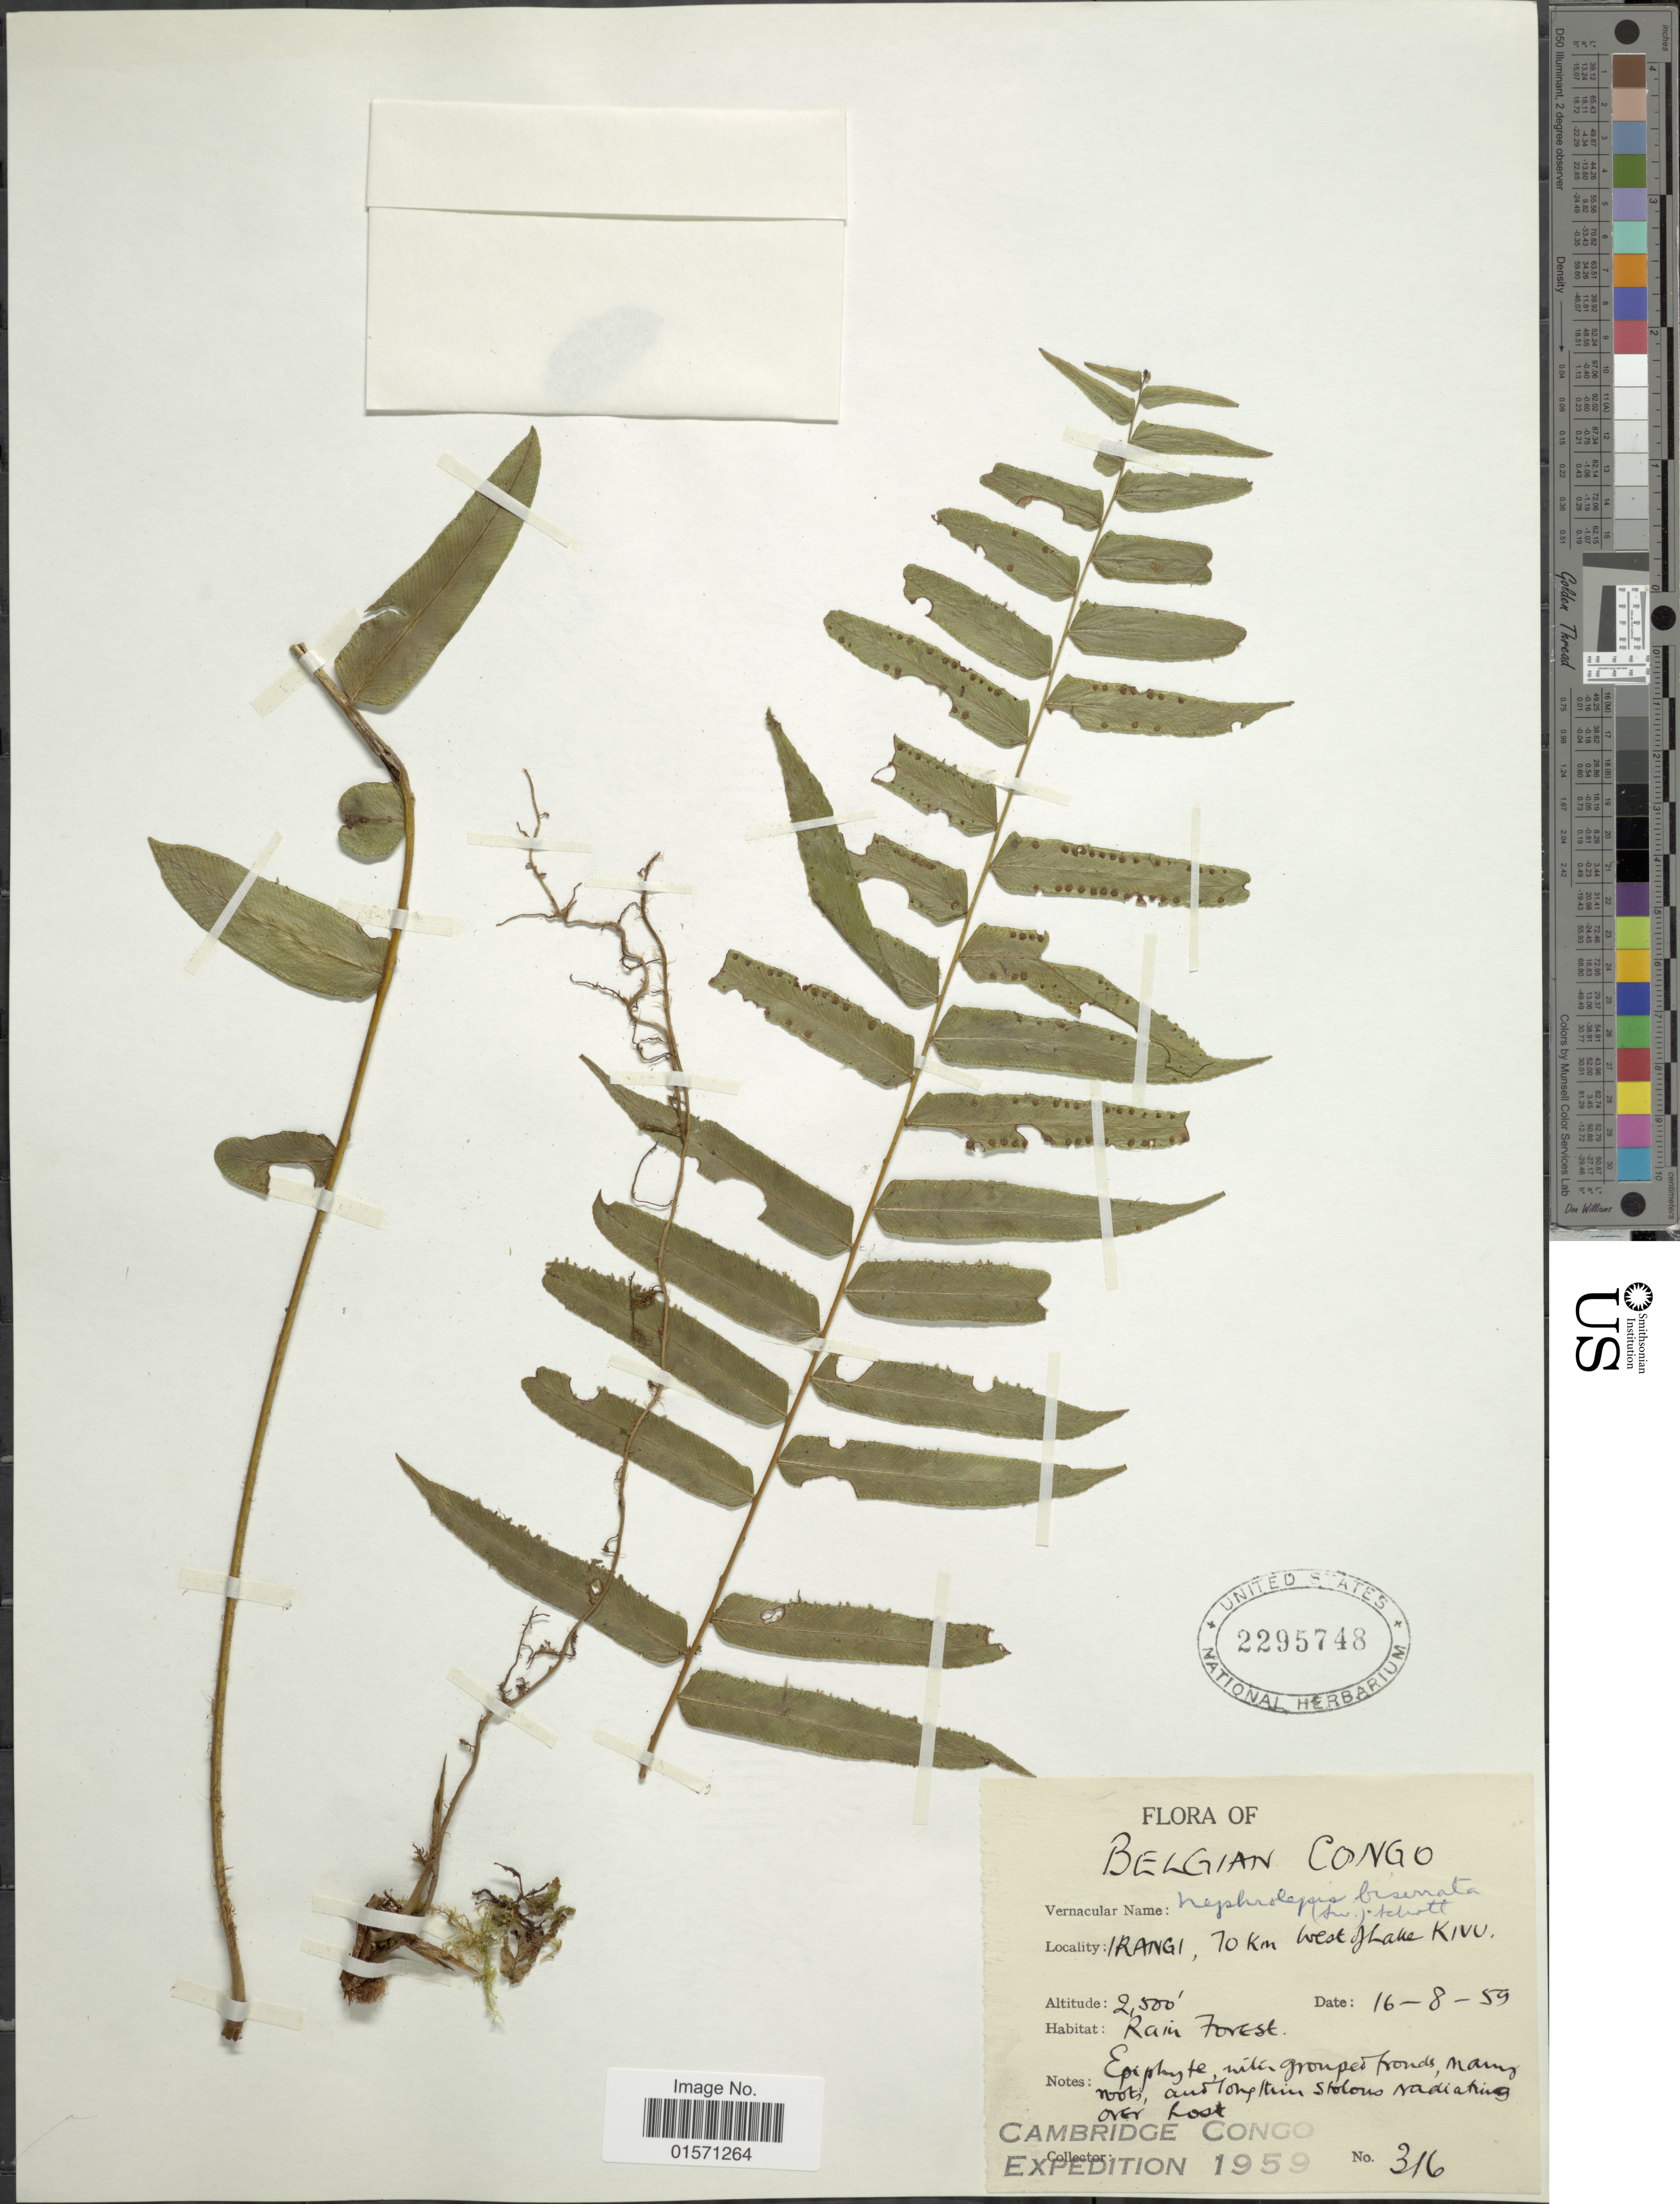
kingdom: Plantae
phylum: Tracheophyta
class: Polypodiopsida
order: Polypodiales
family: Nephrolepidaceae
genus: Nephrolepis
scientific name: Nephrolepis biserrata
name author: (Sw.) Schott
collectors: Cambridge Congo Expedition 1959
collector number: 316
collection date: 1959-08-16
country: Congo, Democratic Republic of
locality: Belgian Congo. Irangi, 70 km west Lake Kivu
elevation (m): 762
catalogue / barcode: US 2295748